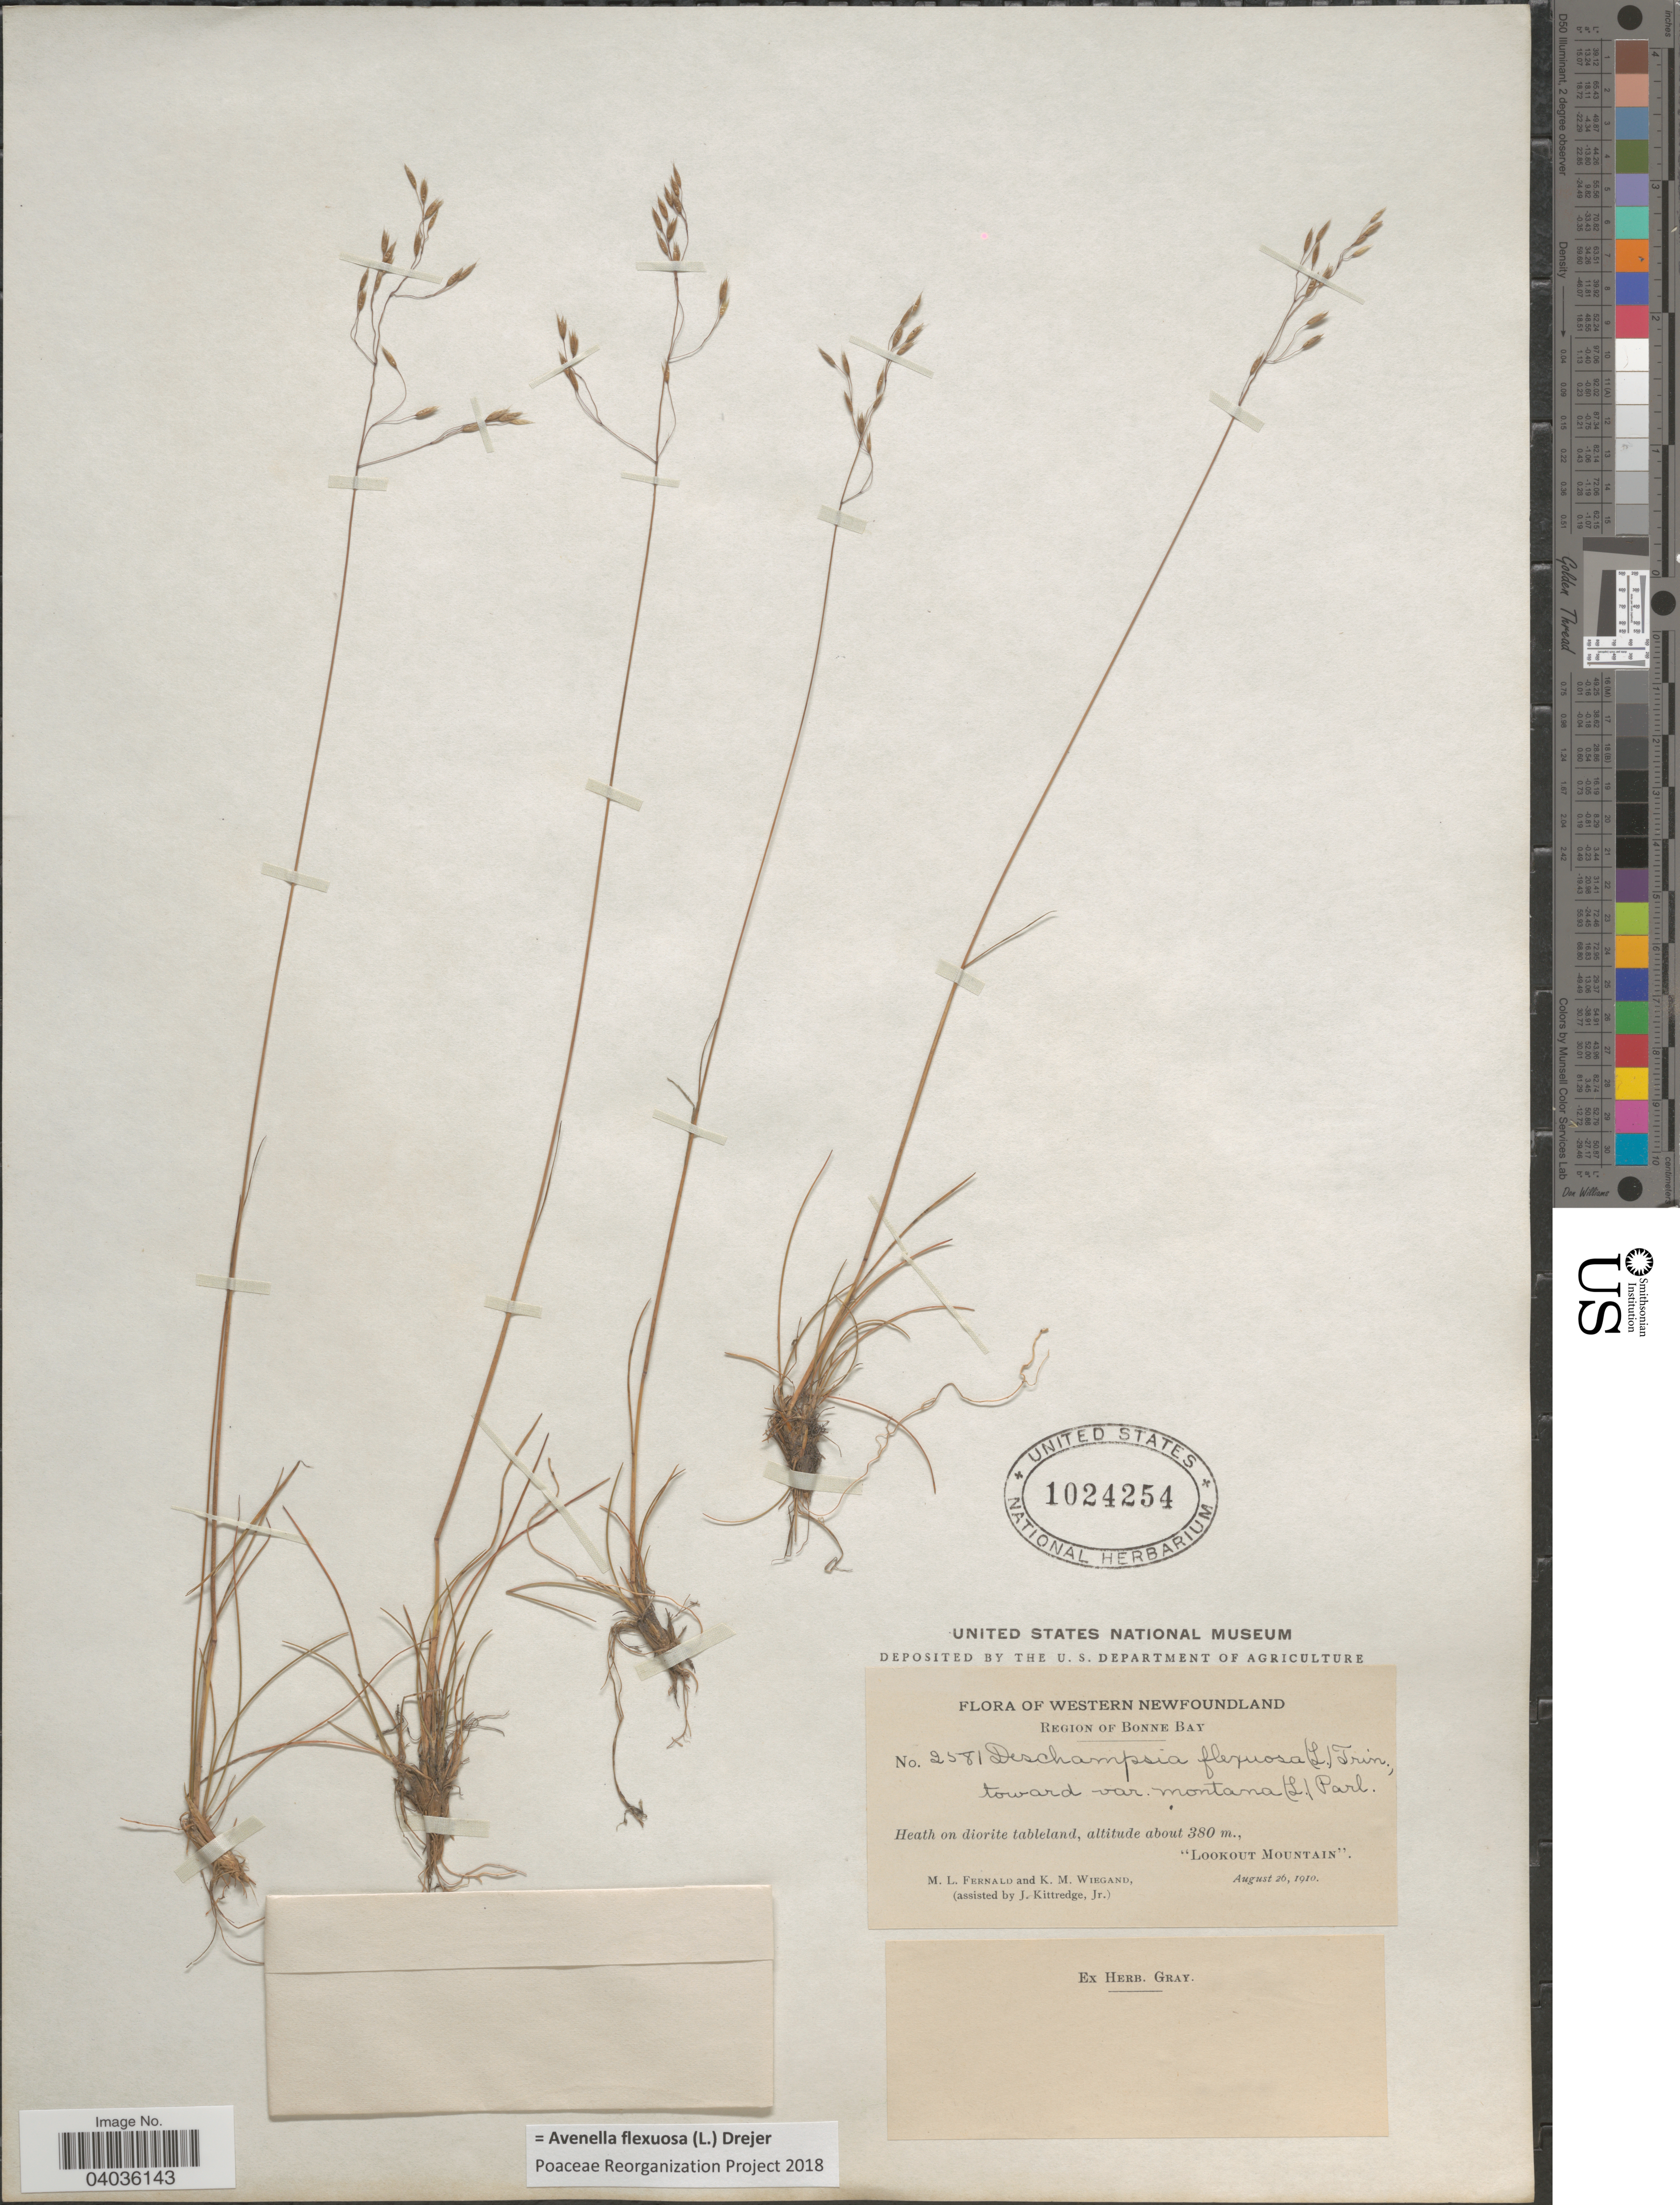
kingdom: Plantae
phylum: Tracheophyta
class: Liliopsida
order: Poales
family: Poaceae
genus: Avenella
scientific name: Avenella flexuosa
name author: (L.) Drejer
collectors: M. L. Fernald, K. M. Wiegand & J. Kittredge Jr.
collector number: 2581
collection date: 1910-08-26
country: Canada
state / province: Newfoundland and Labrador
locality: Western Newfoundland. Region of Bonne Bay. Heath on diorite tableland. "Lookout Mountain".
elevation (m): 380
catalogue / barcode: US 1024254